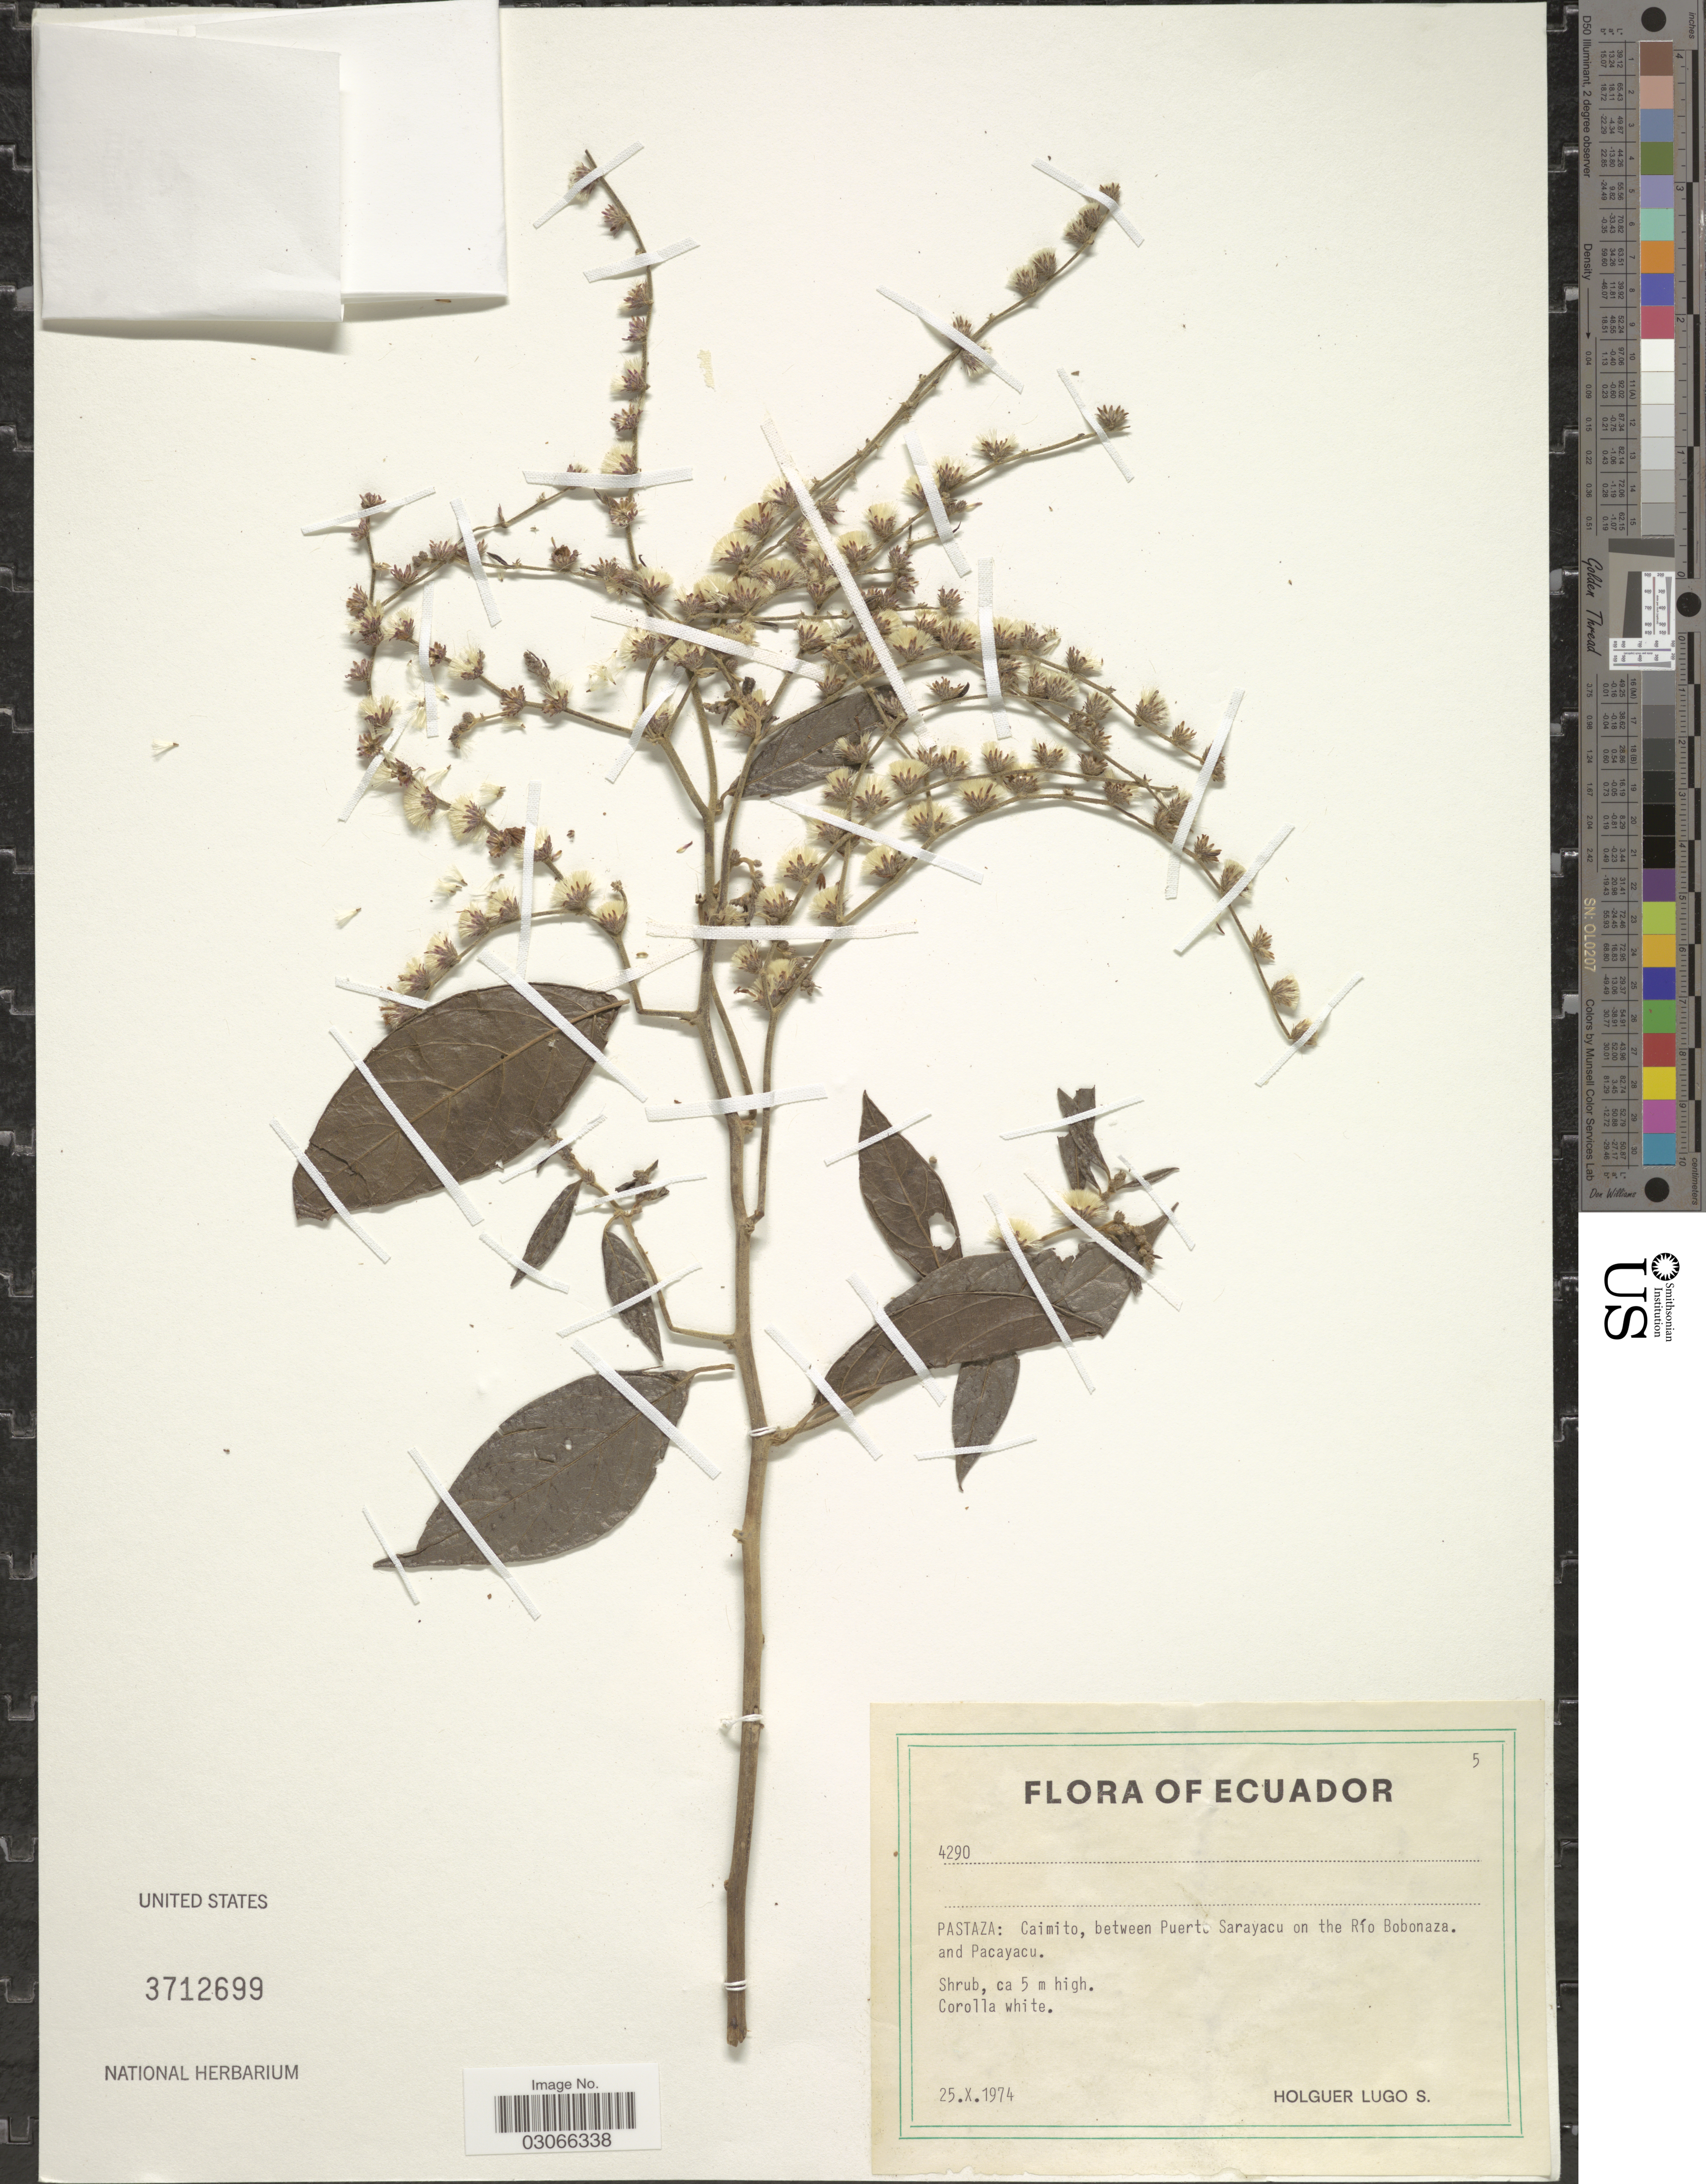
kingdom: Plantae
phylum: Tracheophyta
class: Magnoliopsida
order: Asterales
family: Asteraceae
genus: Lepidaploa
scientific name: Lepidaploa sp.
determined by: Ávila C., Fabio Andrés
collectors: H. Lugo S.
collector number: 4290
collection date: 1974-10-25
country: Ecuador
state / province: Pastaza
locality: Caimito, between Puerto Sarayacu on the Río Bobonaza and Pacayacu.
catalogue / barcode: US 3712699